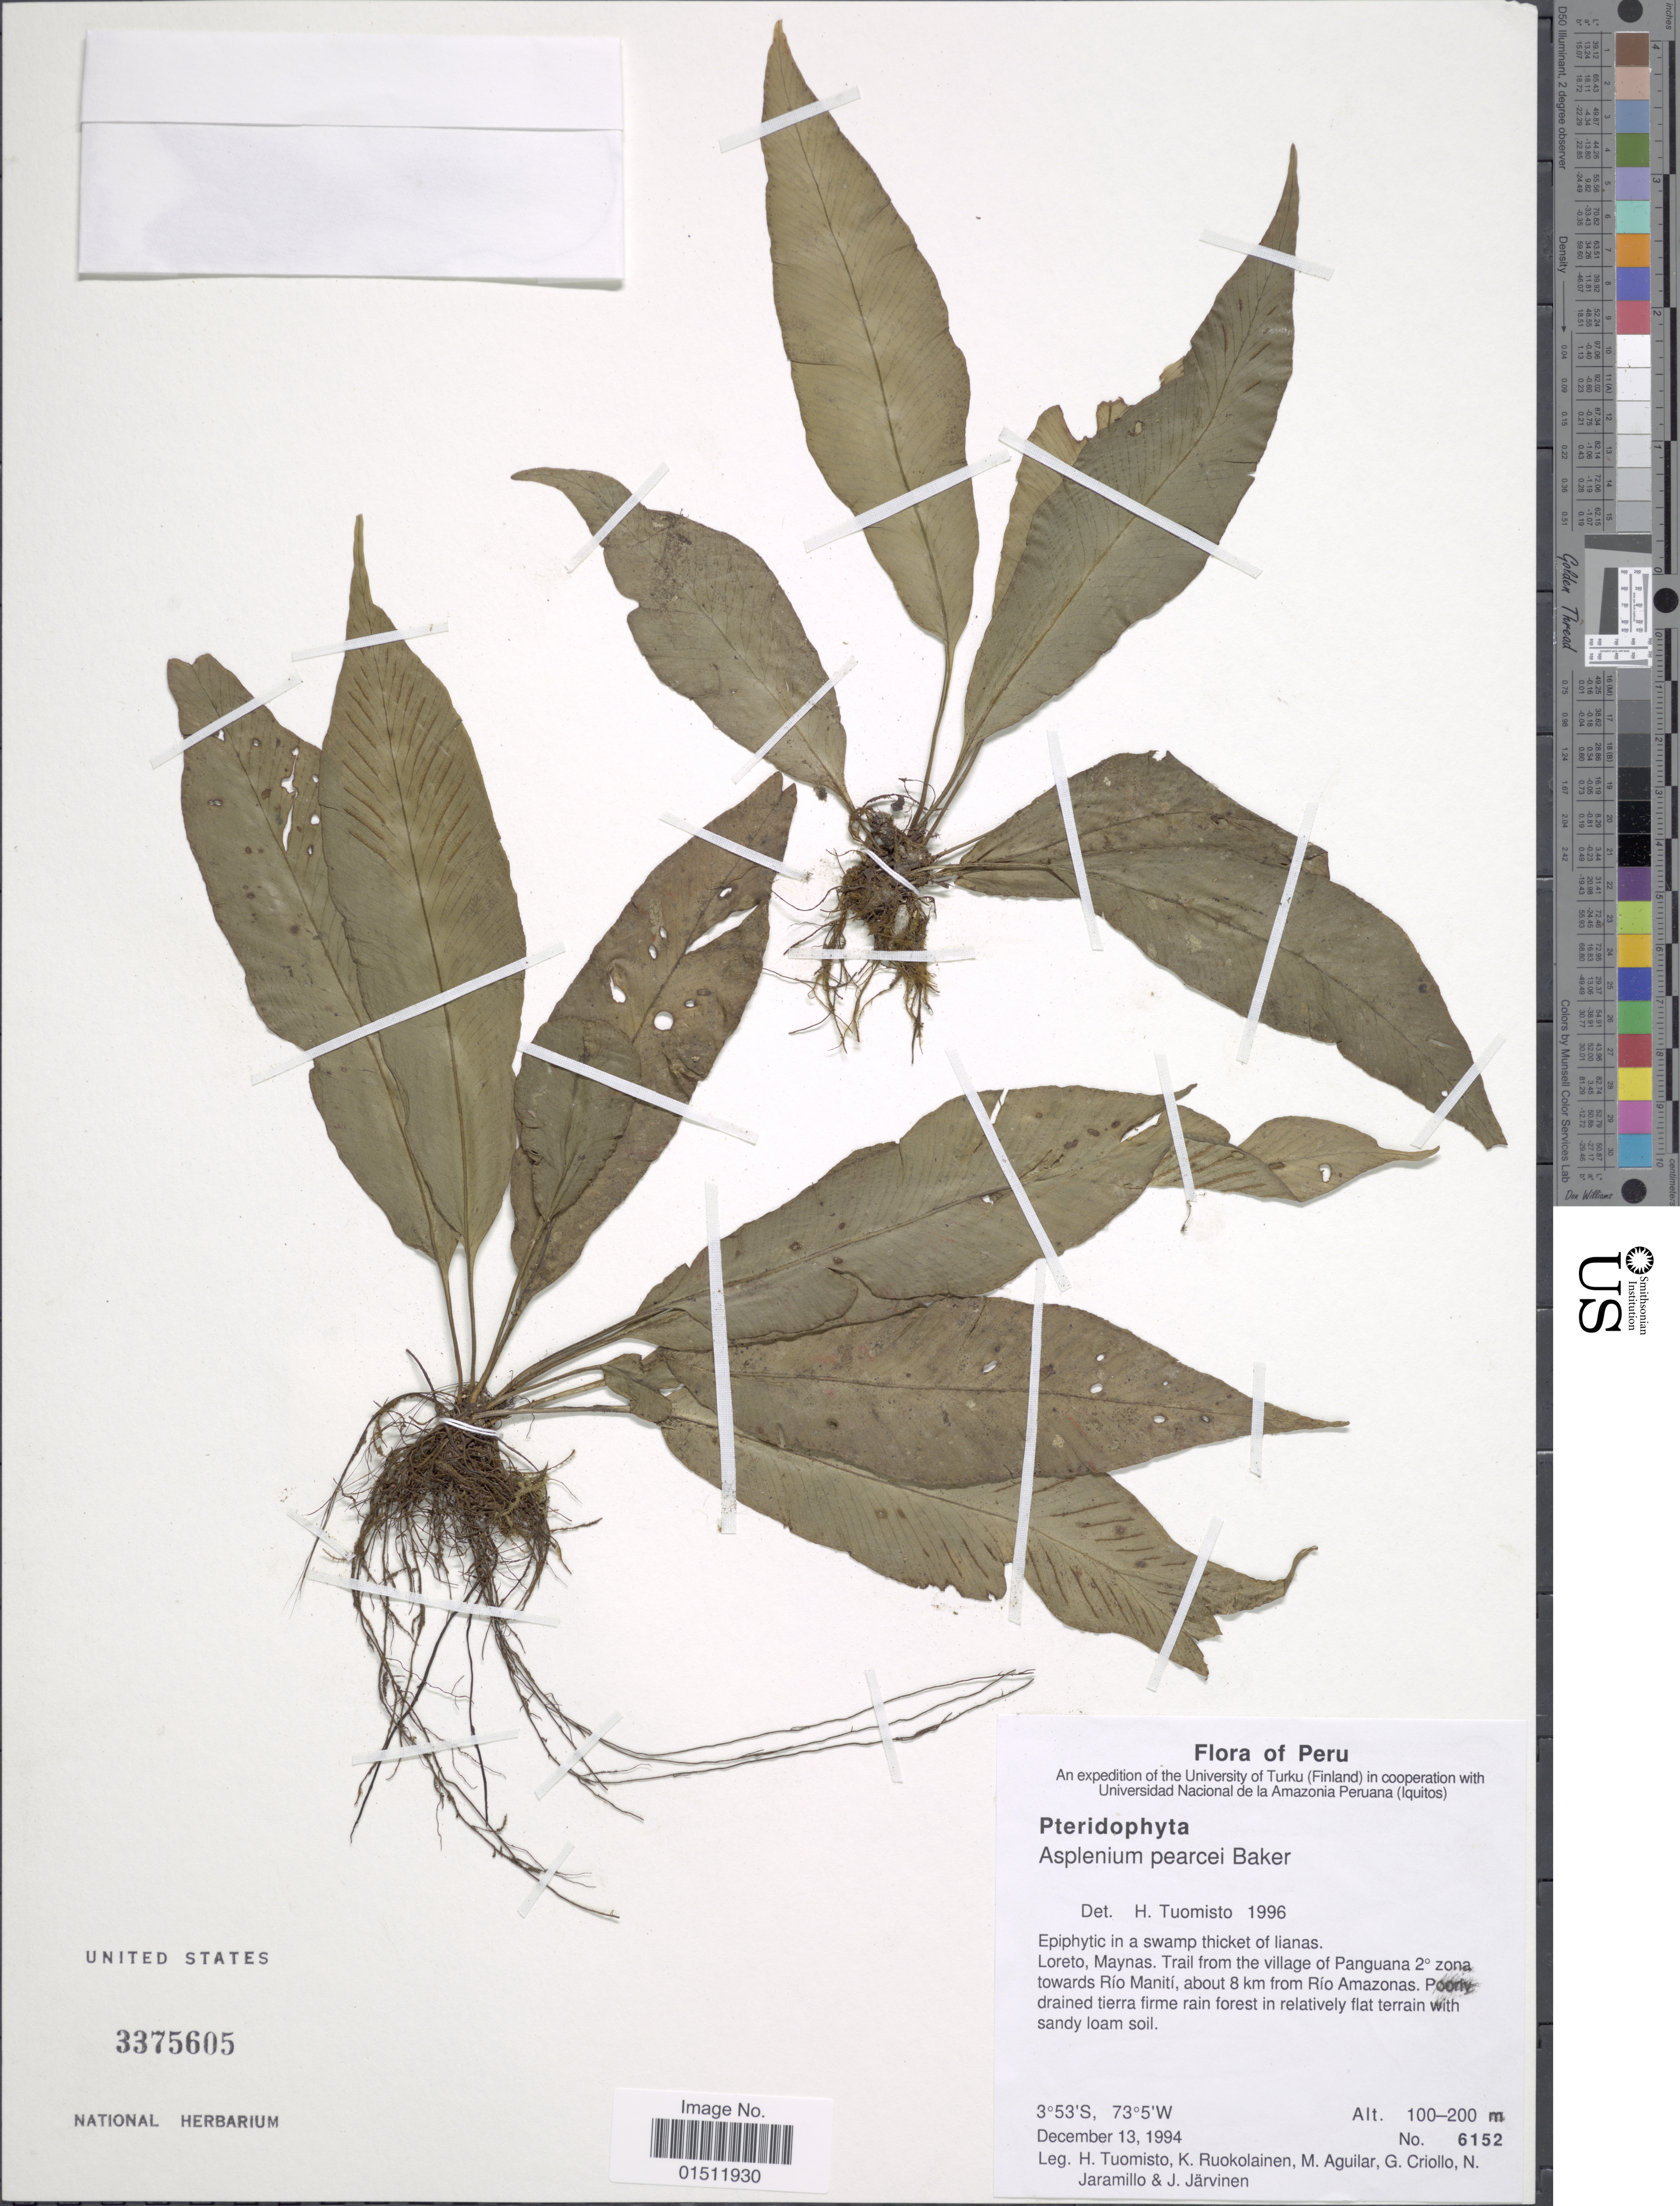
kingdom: Plantae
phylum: Tracheophyta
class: Polypodiopsida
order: Polypodiales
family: Aspleniaceae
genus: Asplenium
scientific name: Asplenium pearcei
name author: Baker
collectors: H. Tuomisto, K. Ruokolainen, M. Aguilar, G. Criollo & et al.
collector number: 6152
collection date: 1994-12-13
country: Peru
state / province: Loreto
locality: Loreto, Maynas. Trail from the village of Panguana 2 zona towards Rio Maniti, about 8 km from Rio Amazonas.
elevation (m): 100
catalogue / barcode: US 3375605